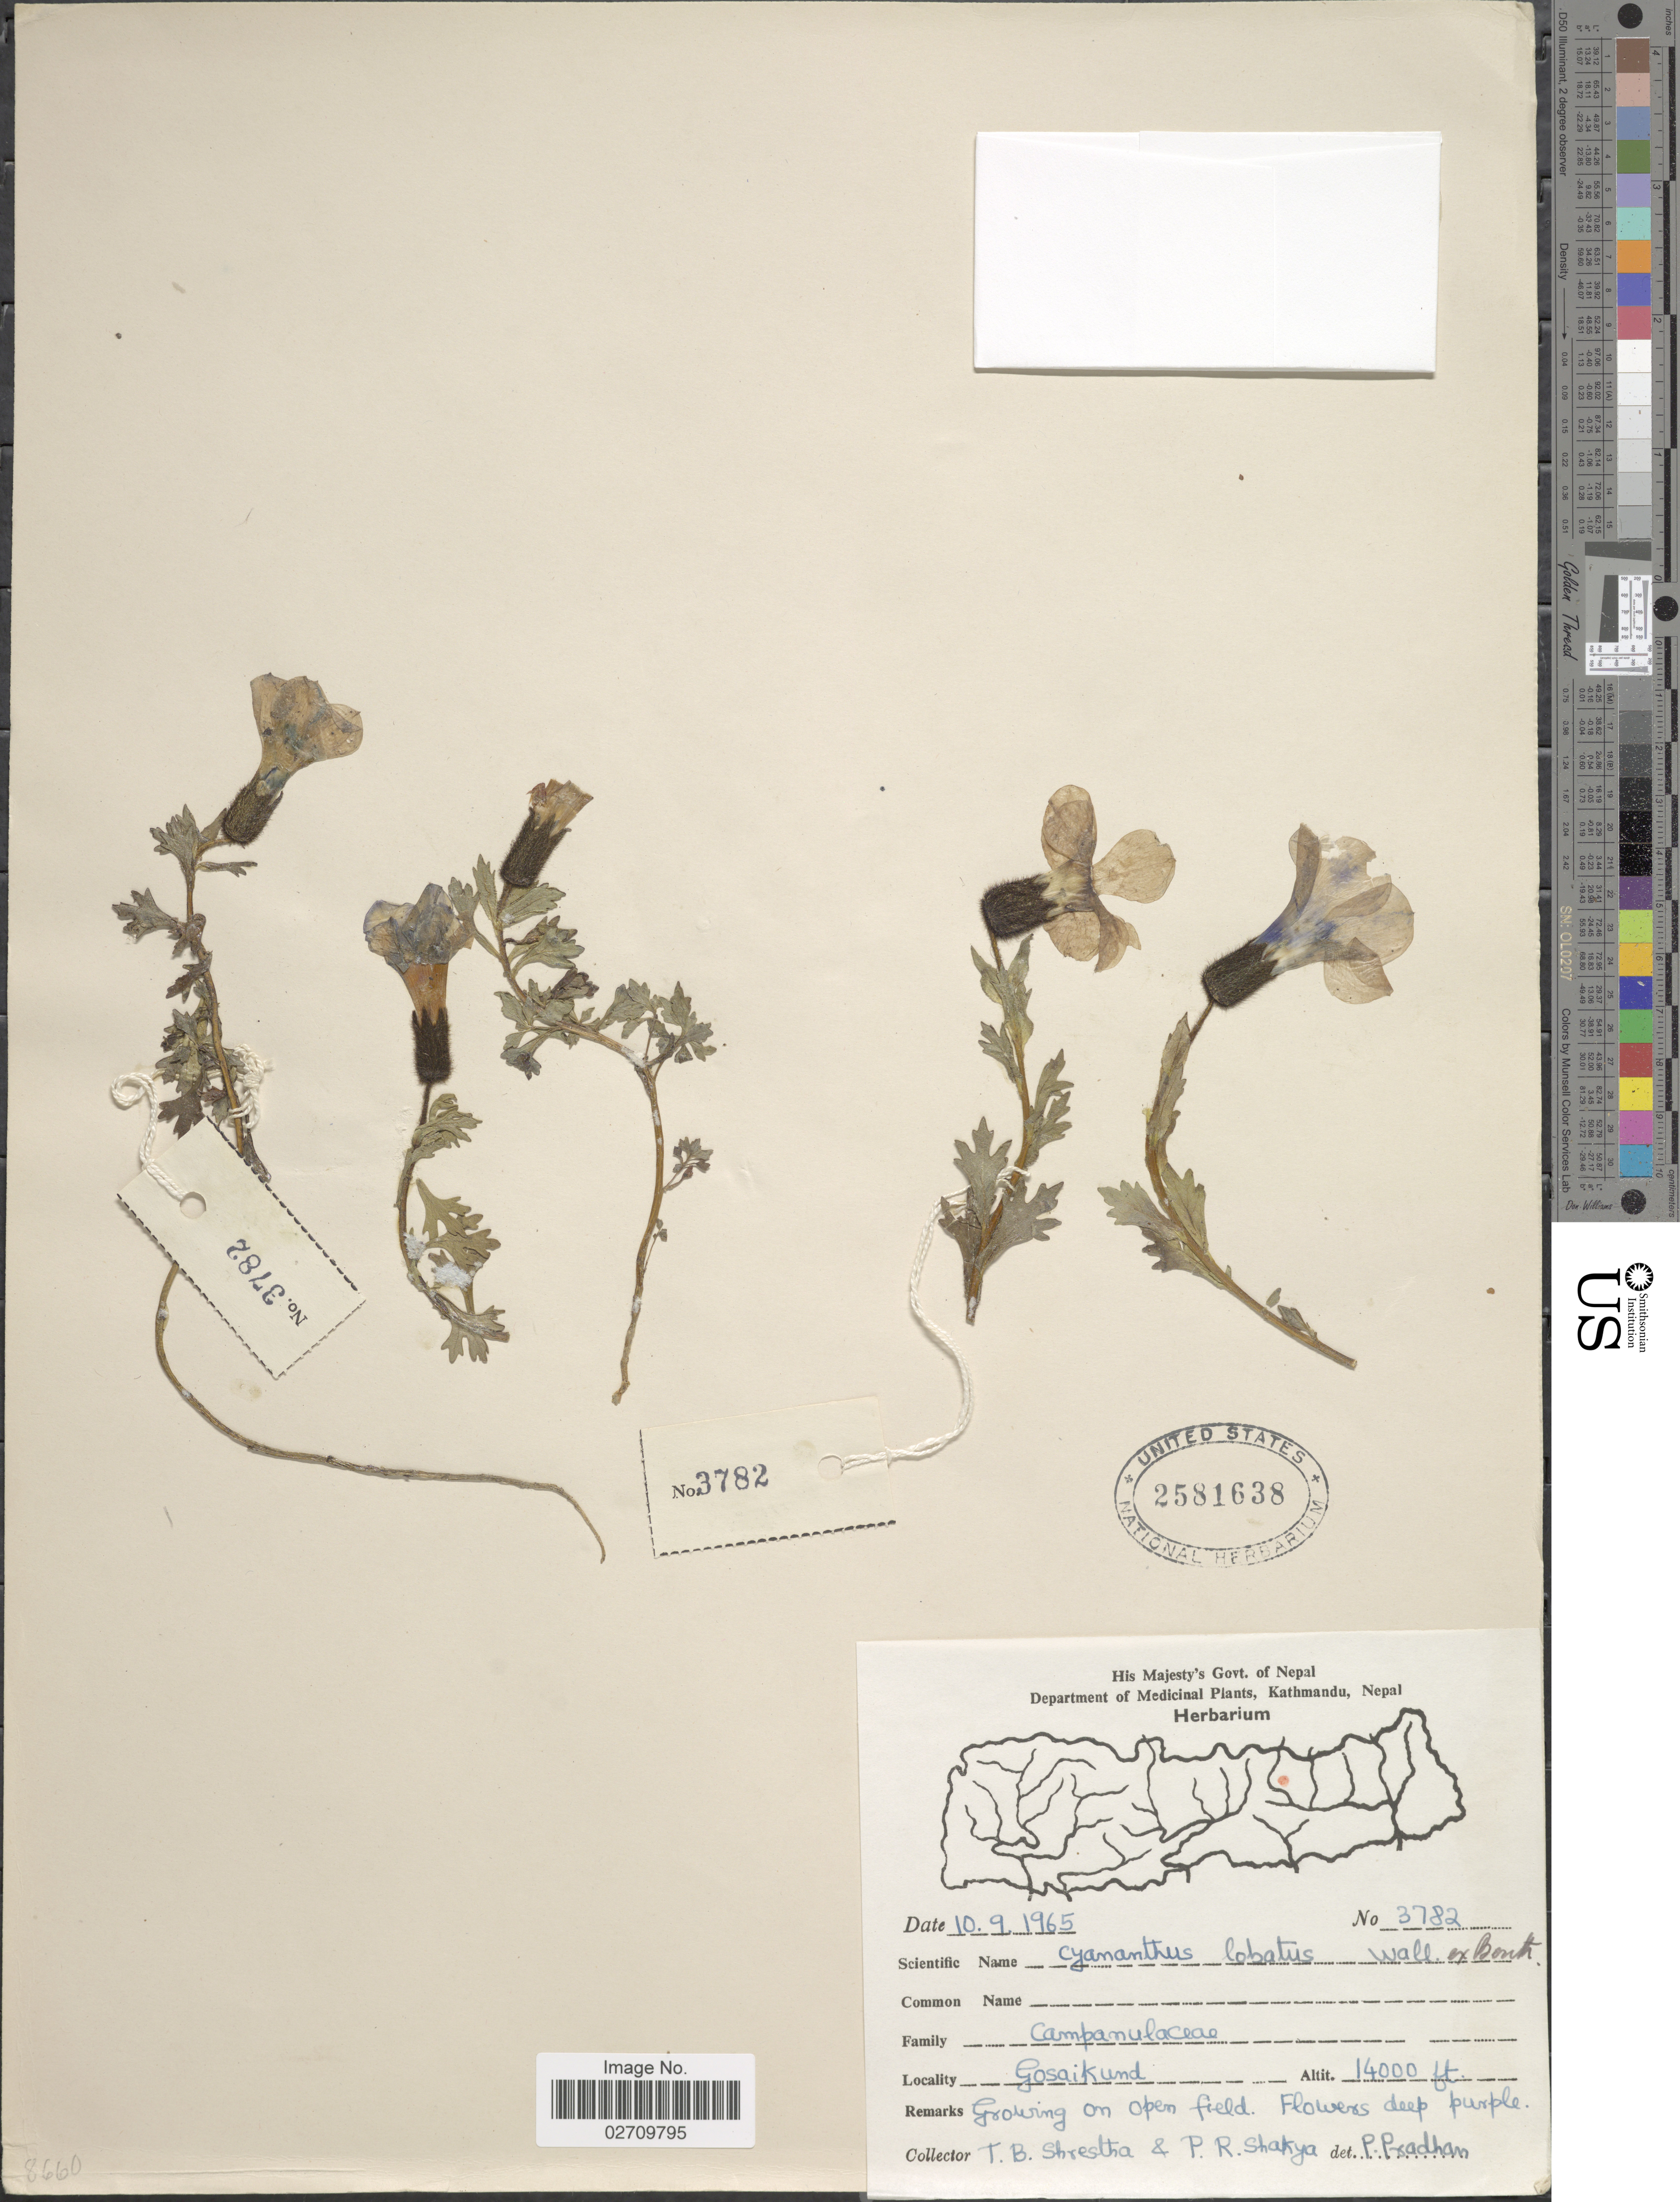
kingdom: Plantae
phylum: Tracheophyta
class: Magnoliopsida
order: Asterales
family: Campanulaceae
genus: Cyananthus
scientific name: Cyananthus lobatus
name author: Wall.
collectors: T. B. Shrestha & P. Shakya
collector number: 3782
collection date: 1965-09-10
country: Nepal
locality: Gosaikund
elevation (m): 4267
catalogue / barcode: US 2581638